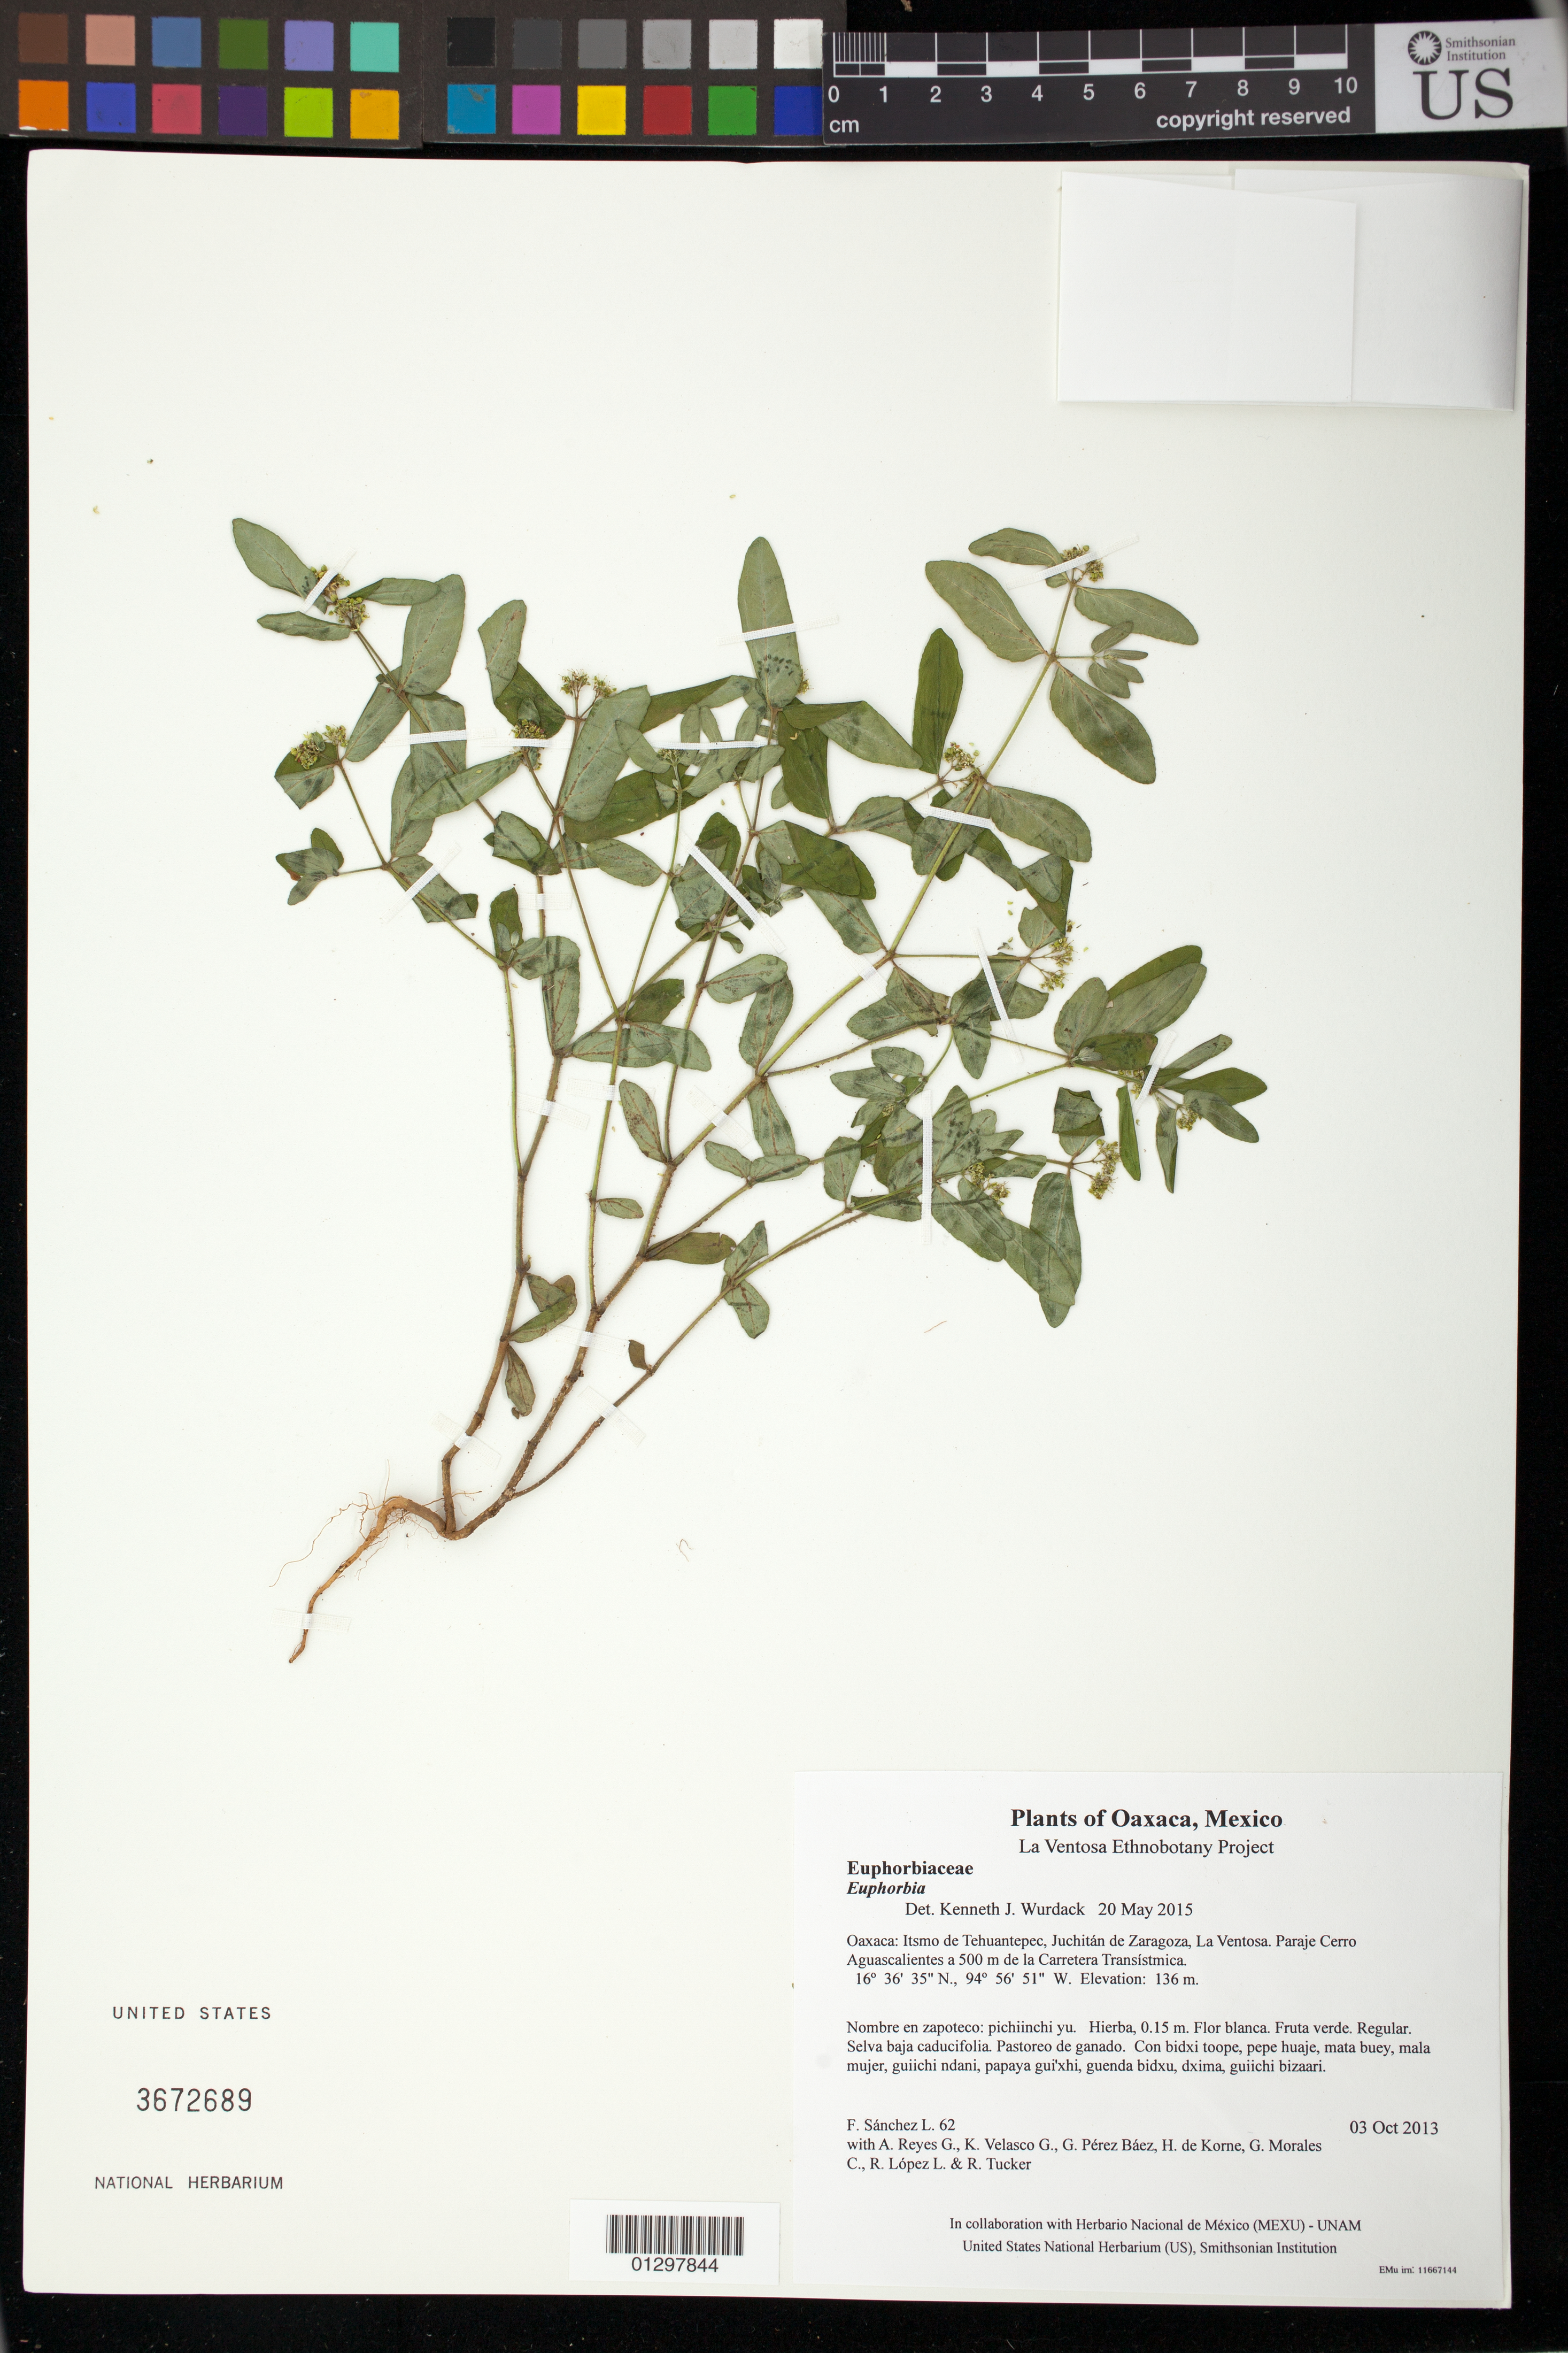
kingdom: Plantae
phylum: Tracheophyta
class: Magnoliopsida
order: Malpighiales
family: Euphorbiaceae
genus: Euphorbia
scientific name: Euphorbia ophthalmica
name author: Pers.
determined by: Steinmann, Victor W.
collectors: F. Sánchez L., A. Reyes G., K. Velasco G., G. Pérez Báez, H. de Korne, G. Morales C., R. López L. & R. Tucker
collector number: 62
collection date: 2013-10-03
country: Mexico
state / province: Oaxaca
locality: Itsmo de Tehuantepec, Juchitán de Zaragoza, La Ventosa. Paraje Cerro Aguascalientes a 500 m de la Carretera Transístmica.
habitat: Selva baja caducifolia. Pastoreo de ganado.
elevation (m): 136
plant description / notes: MEXU, US; Ghixi bandaga. 0.15 m. Guie' naquichi'. Cuaananaxhi naga'. Nuu.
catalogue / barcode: US 3672689